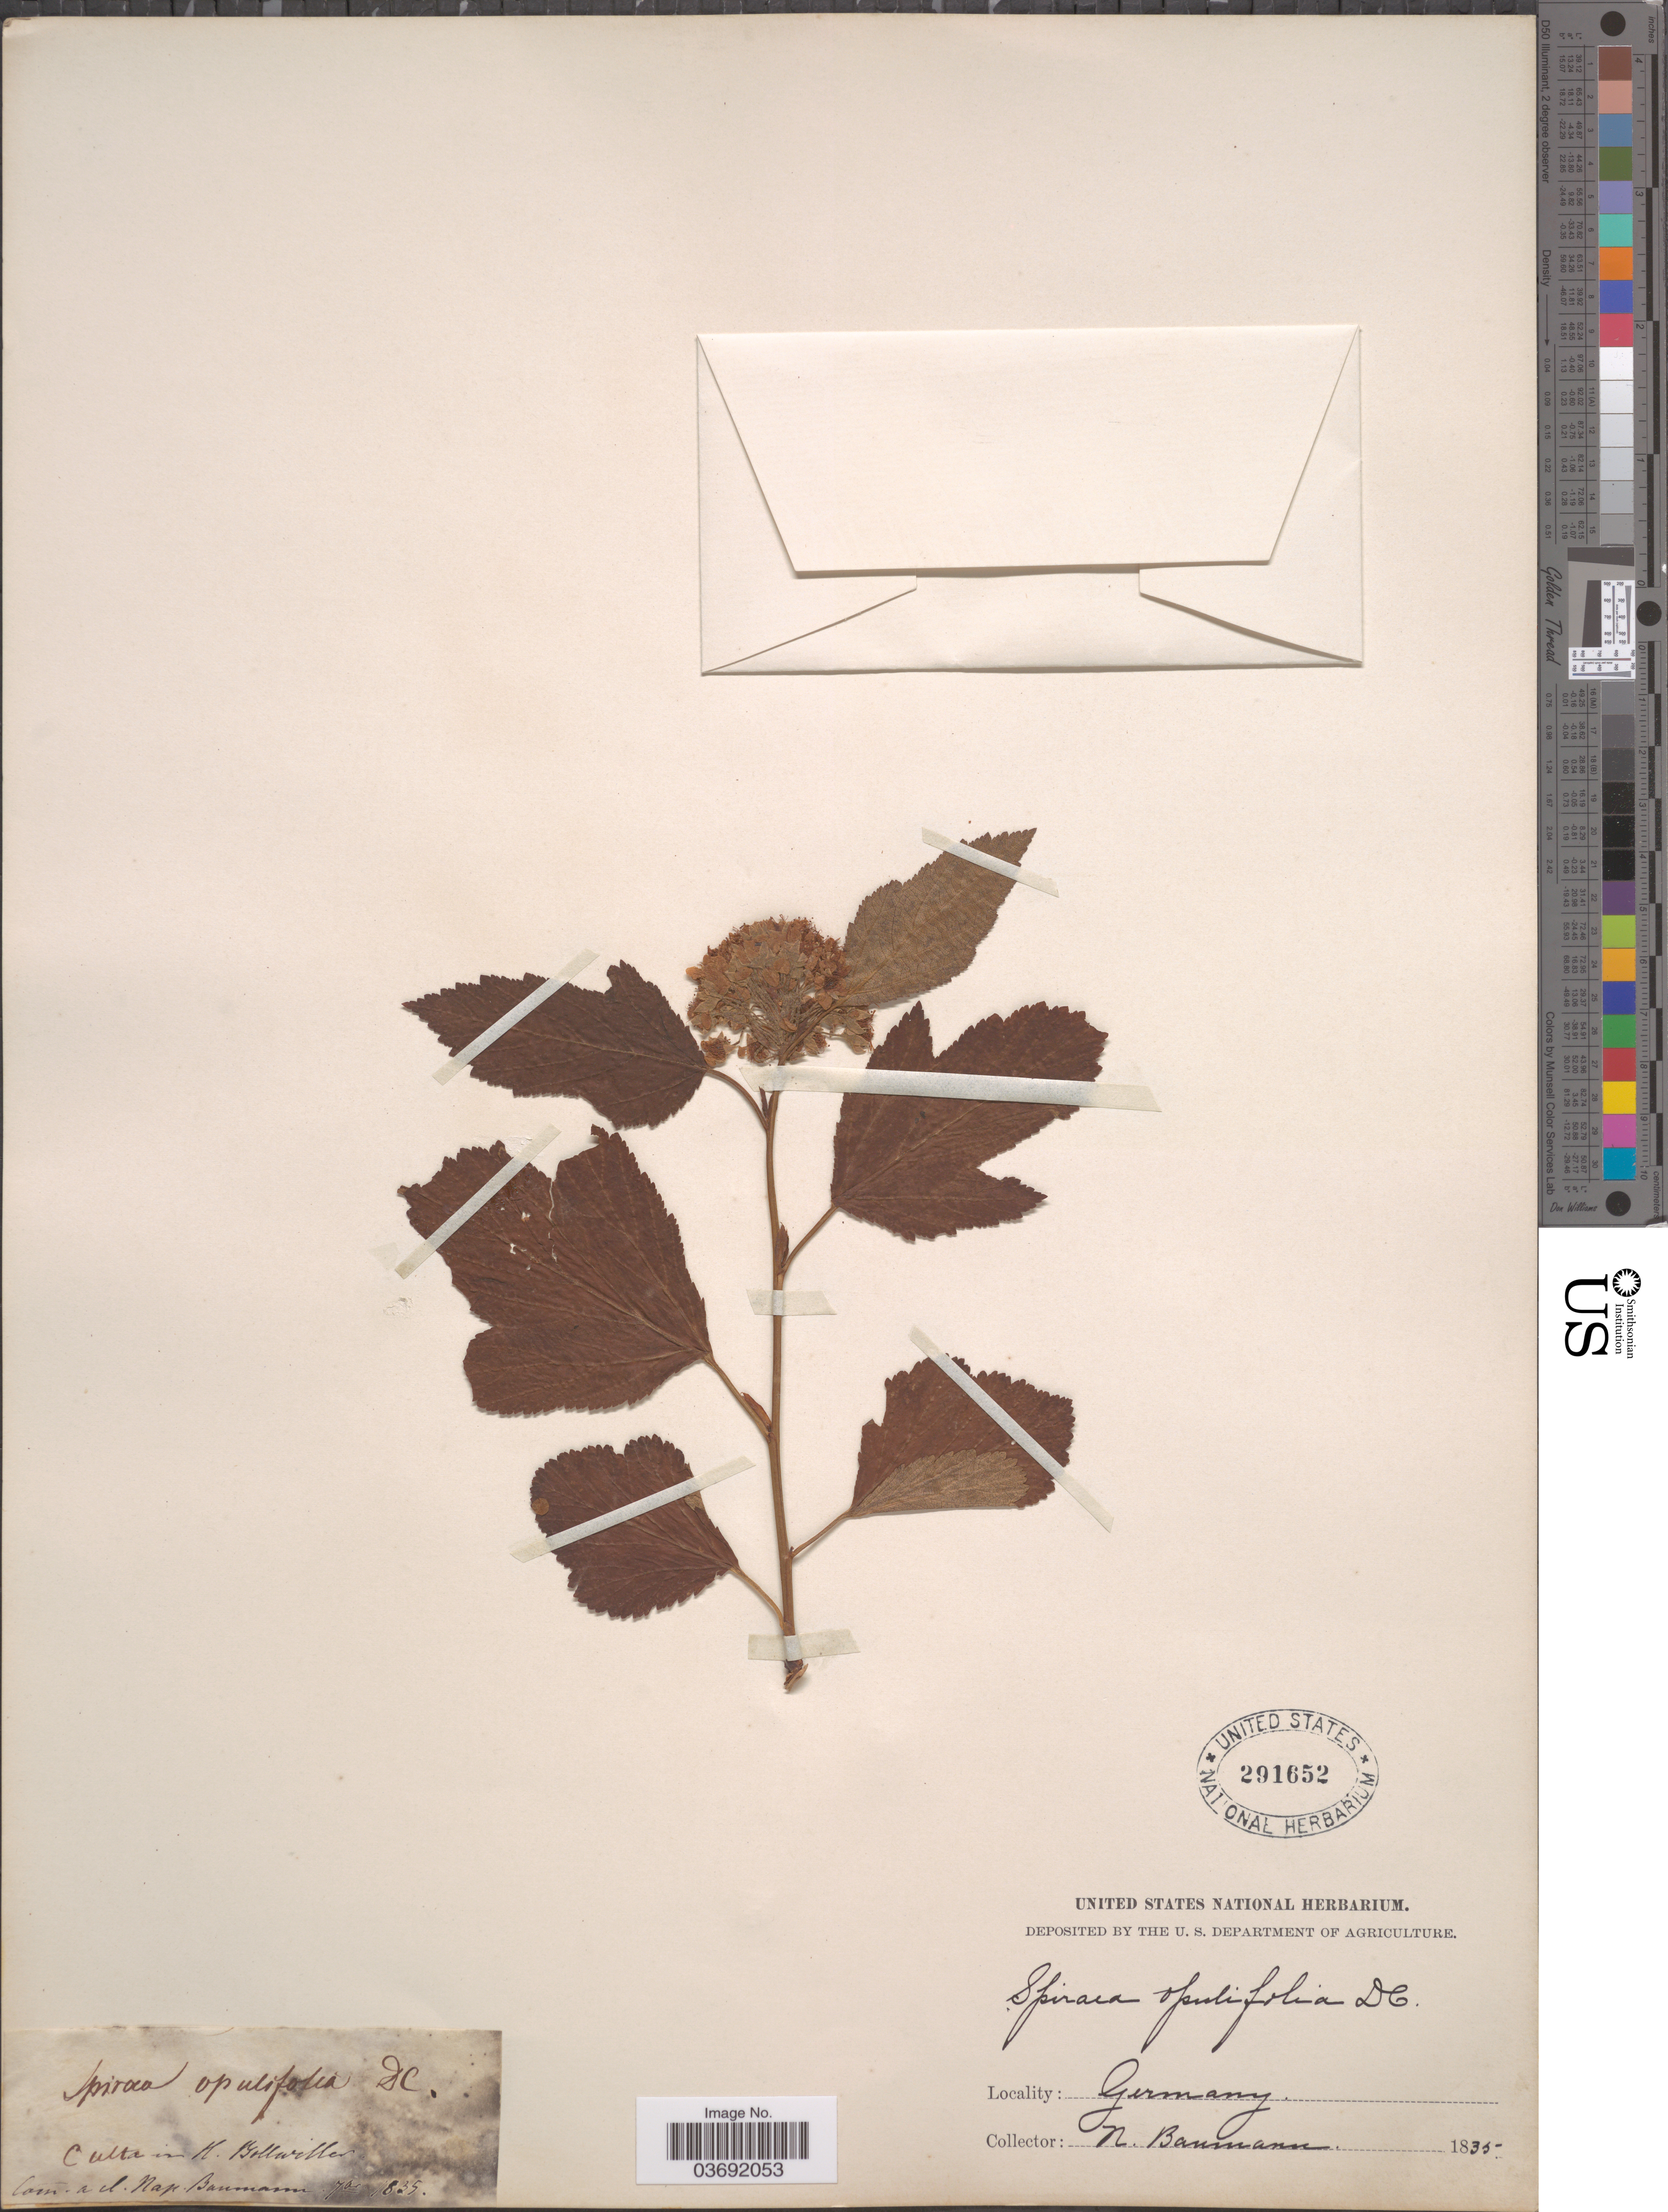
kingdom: Plantae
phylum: Tracheophyta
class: Magnoliopsida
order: Rosales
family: Rosaceae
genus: Physocarpus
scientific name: Physocarpus opulifolius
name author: (L.) Maxim.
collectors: N. Baumann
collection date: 1835-09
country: Germany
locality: M. Bollwiller.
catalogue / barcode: US 291652